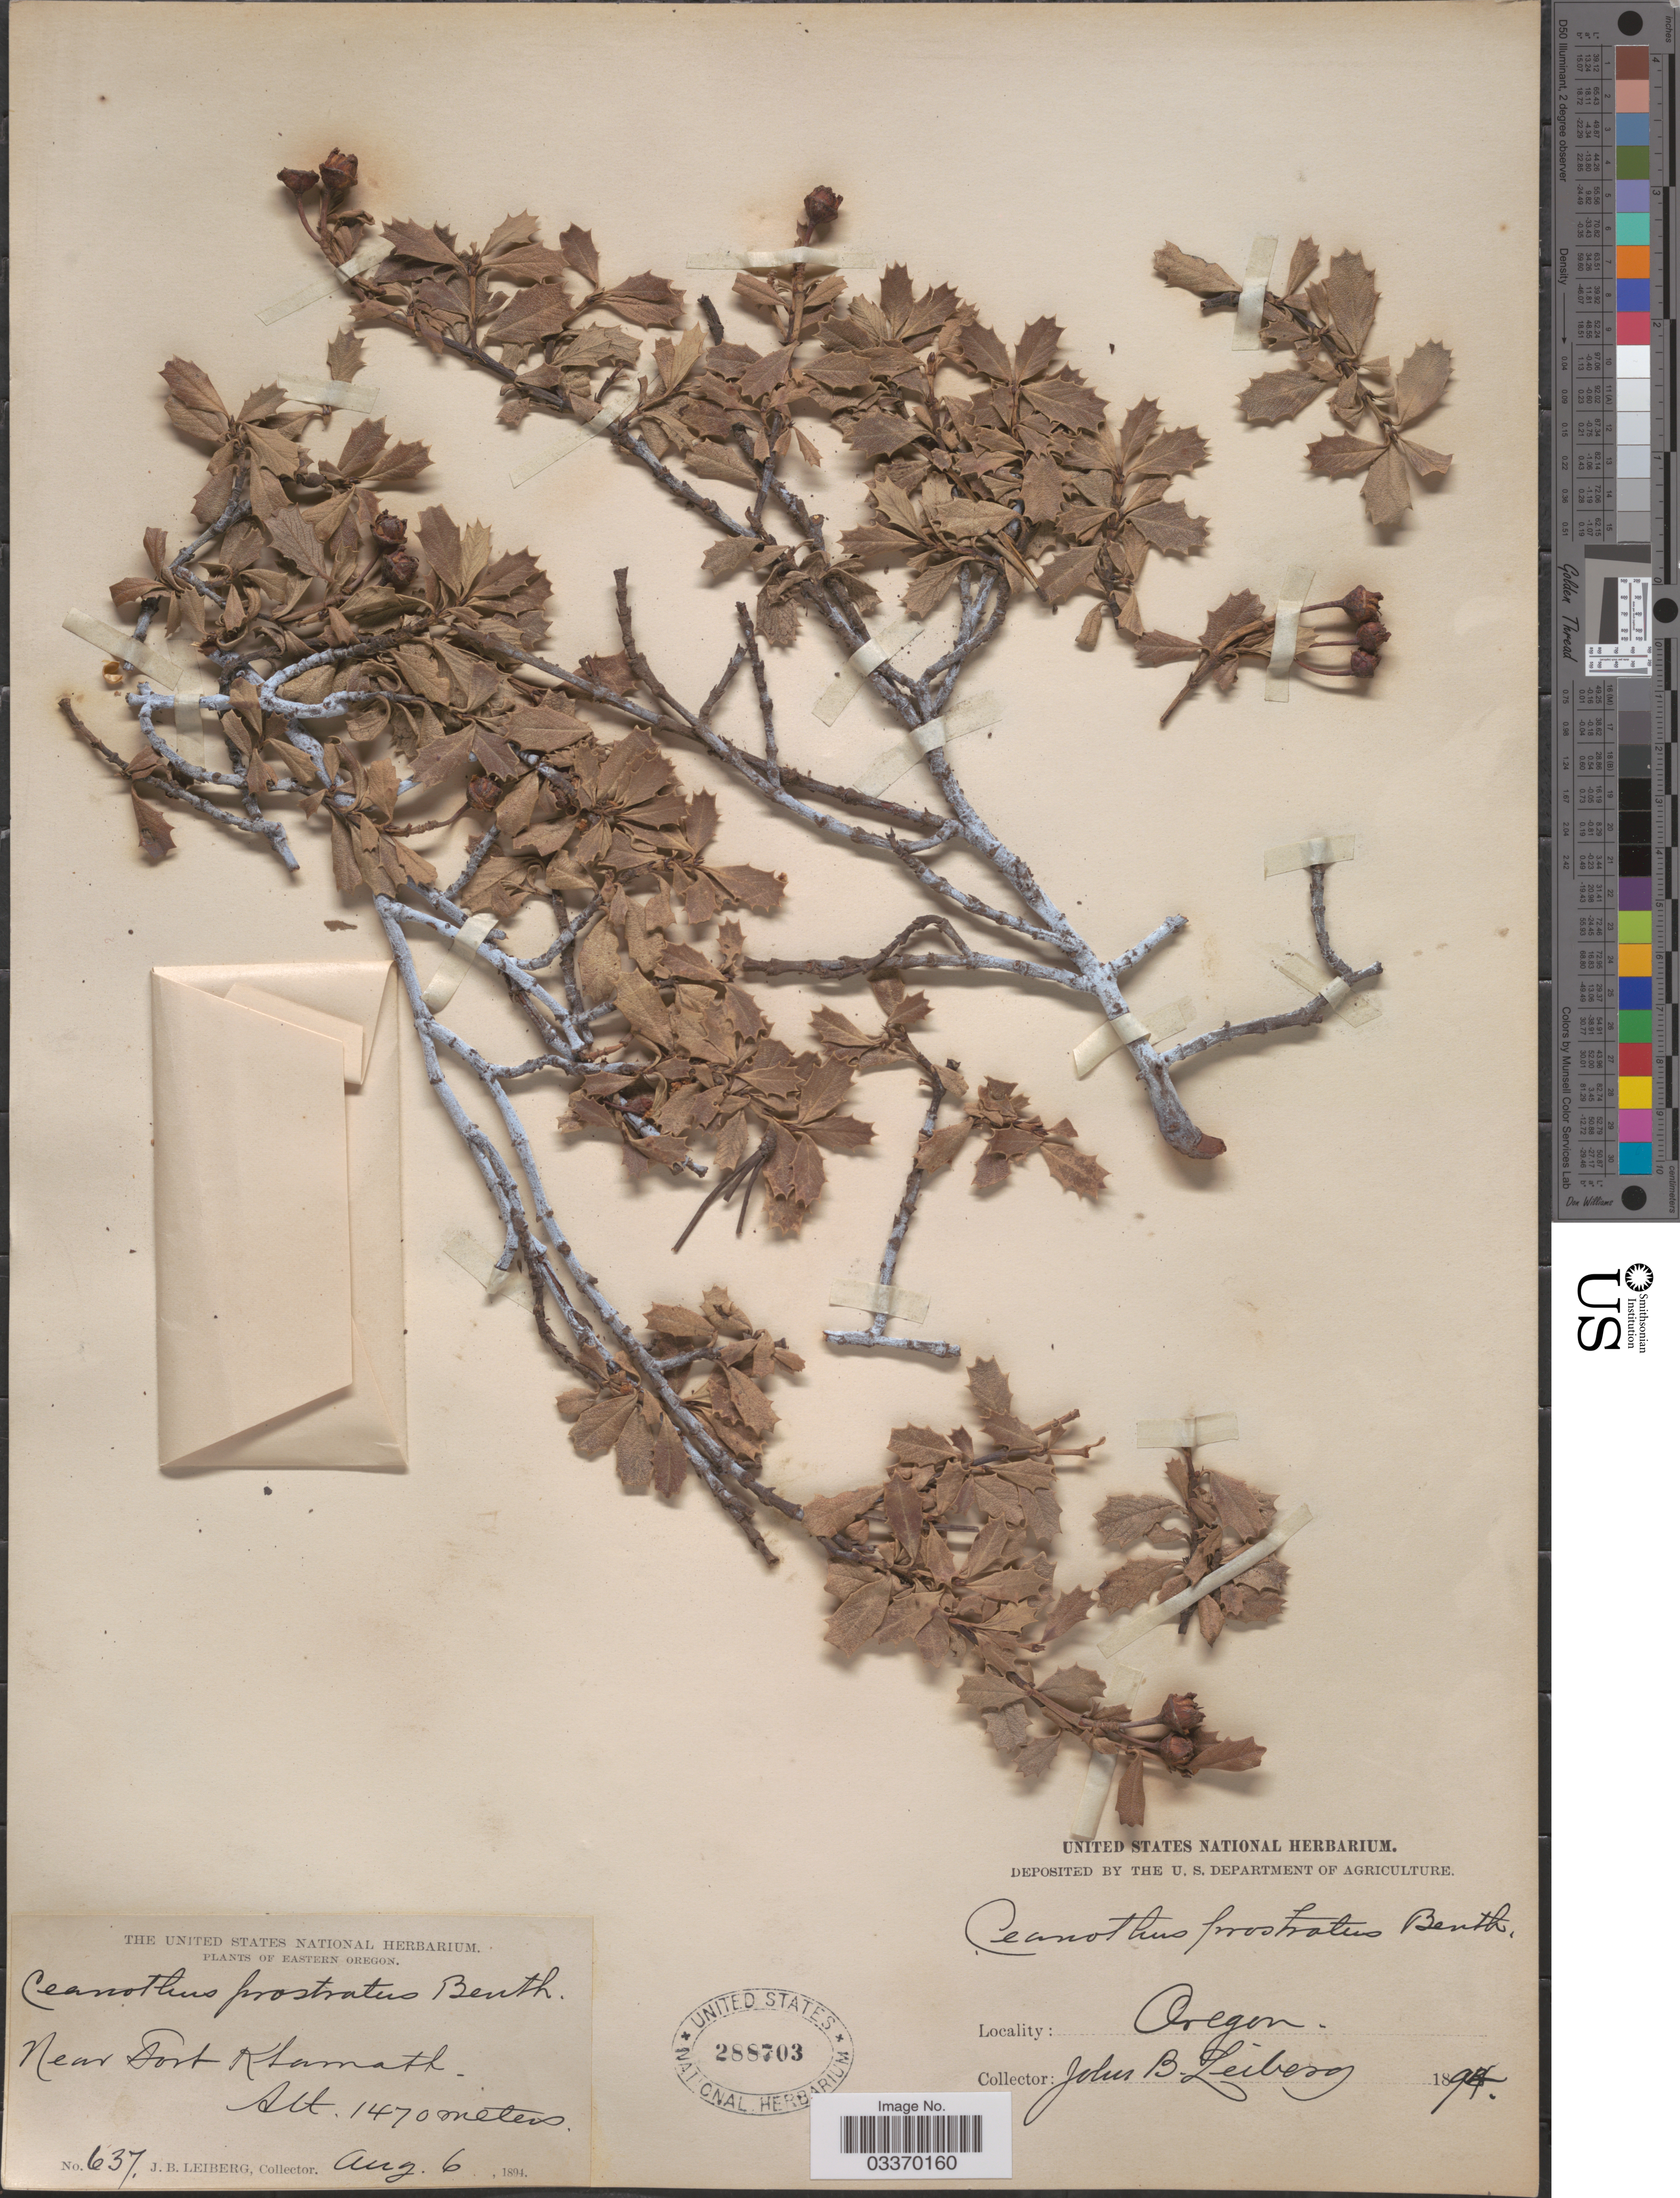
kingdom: Plantae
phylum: Tracheophyta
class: Magnoliopsida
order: Rosales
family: Rhamnaceae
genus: Ceanothus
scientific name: Ceanothus prostratus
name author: Benth.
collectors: J. B. Leiberg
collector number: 637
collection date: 1894-08-06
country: United States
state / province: Oregon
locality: Eastern Oregon, Near Fort Klamath.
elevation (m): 1470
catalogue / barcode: US 288703